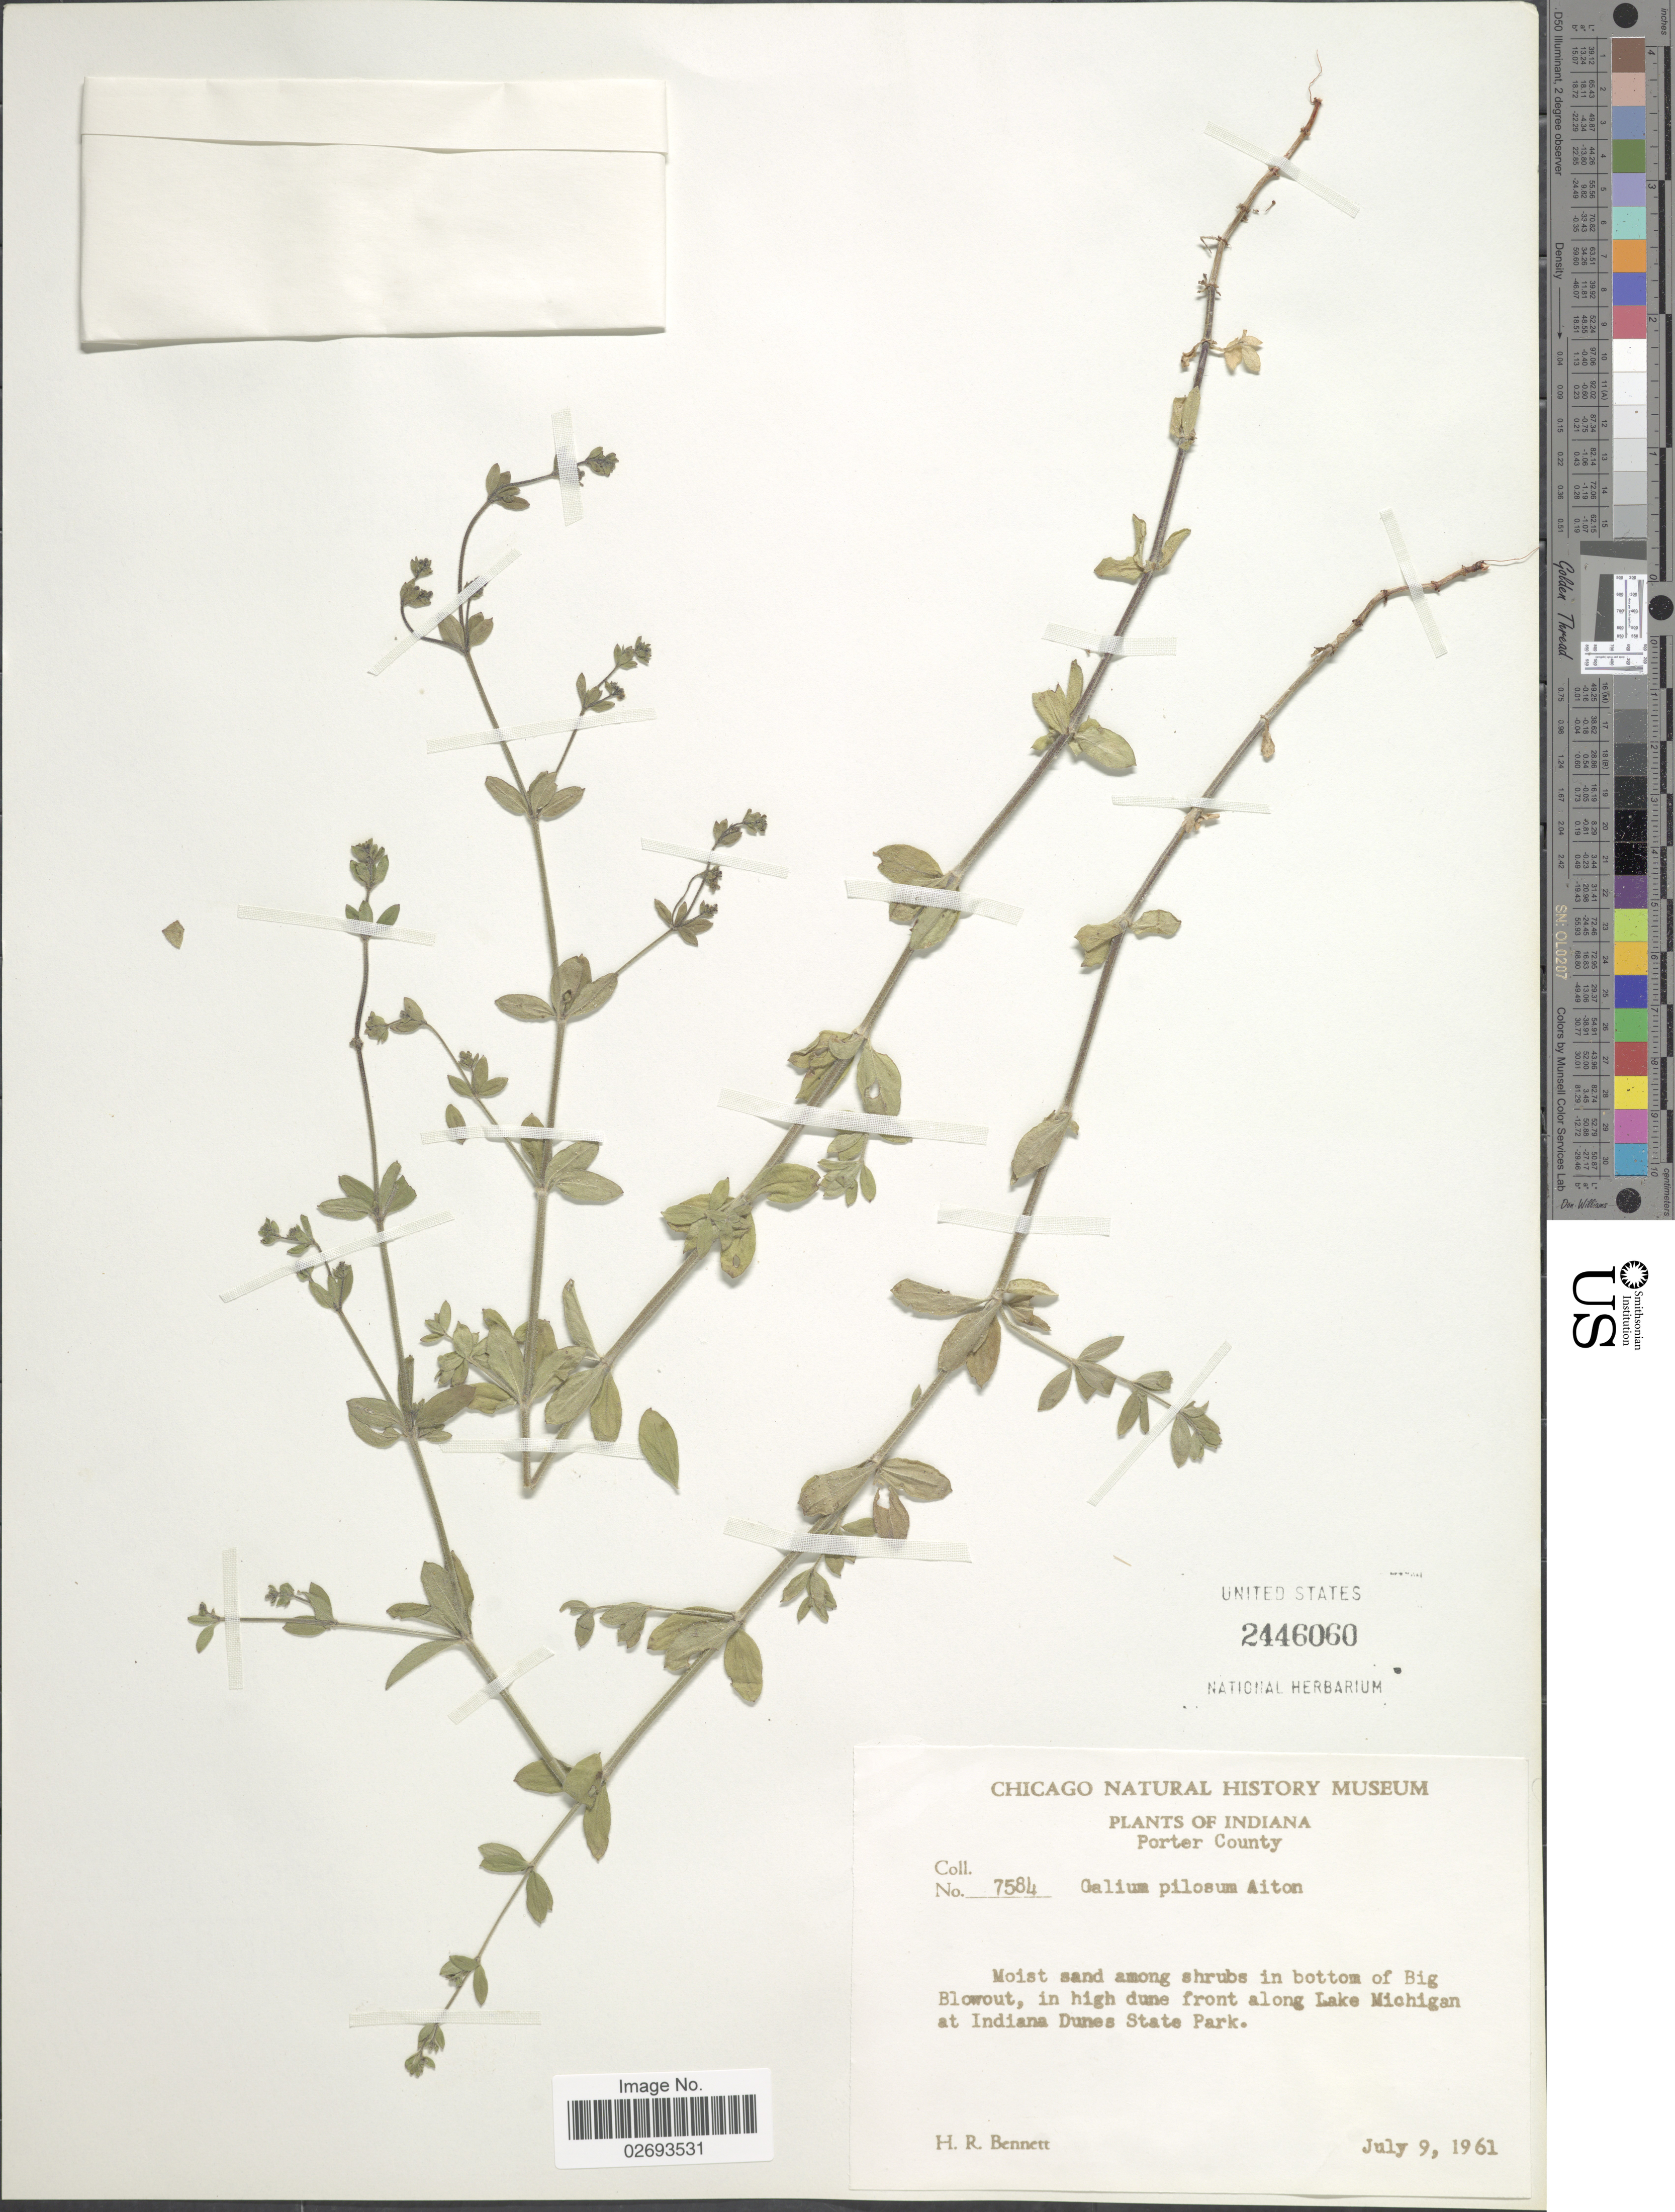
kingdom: Plantae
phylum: Tracheophyta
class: Magnoliopsida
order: Gentianales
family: Rubiaceae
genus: Galium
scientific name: Galium pilosum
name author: Aiton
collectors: H. R. Bennett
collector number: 7584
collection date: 1961-07-09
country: United States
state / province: Indiana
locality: Porter County, Moist sand among shrubs in bottom of Big Blowout, in high dune front along Lake Michigan at Indiana Dunes State Park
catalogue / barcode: US 2446060